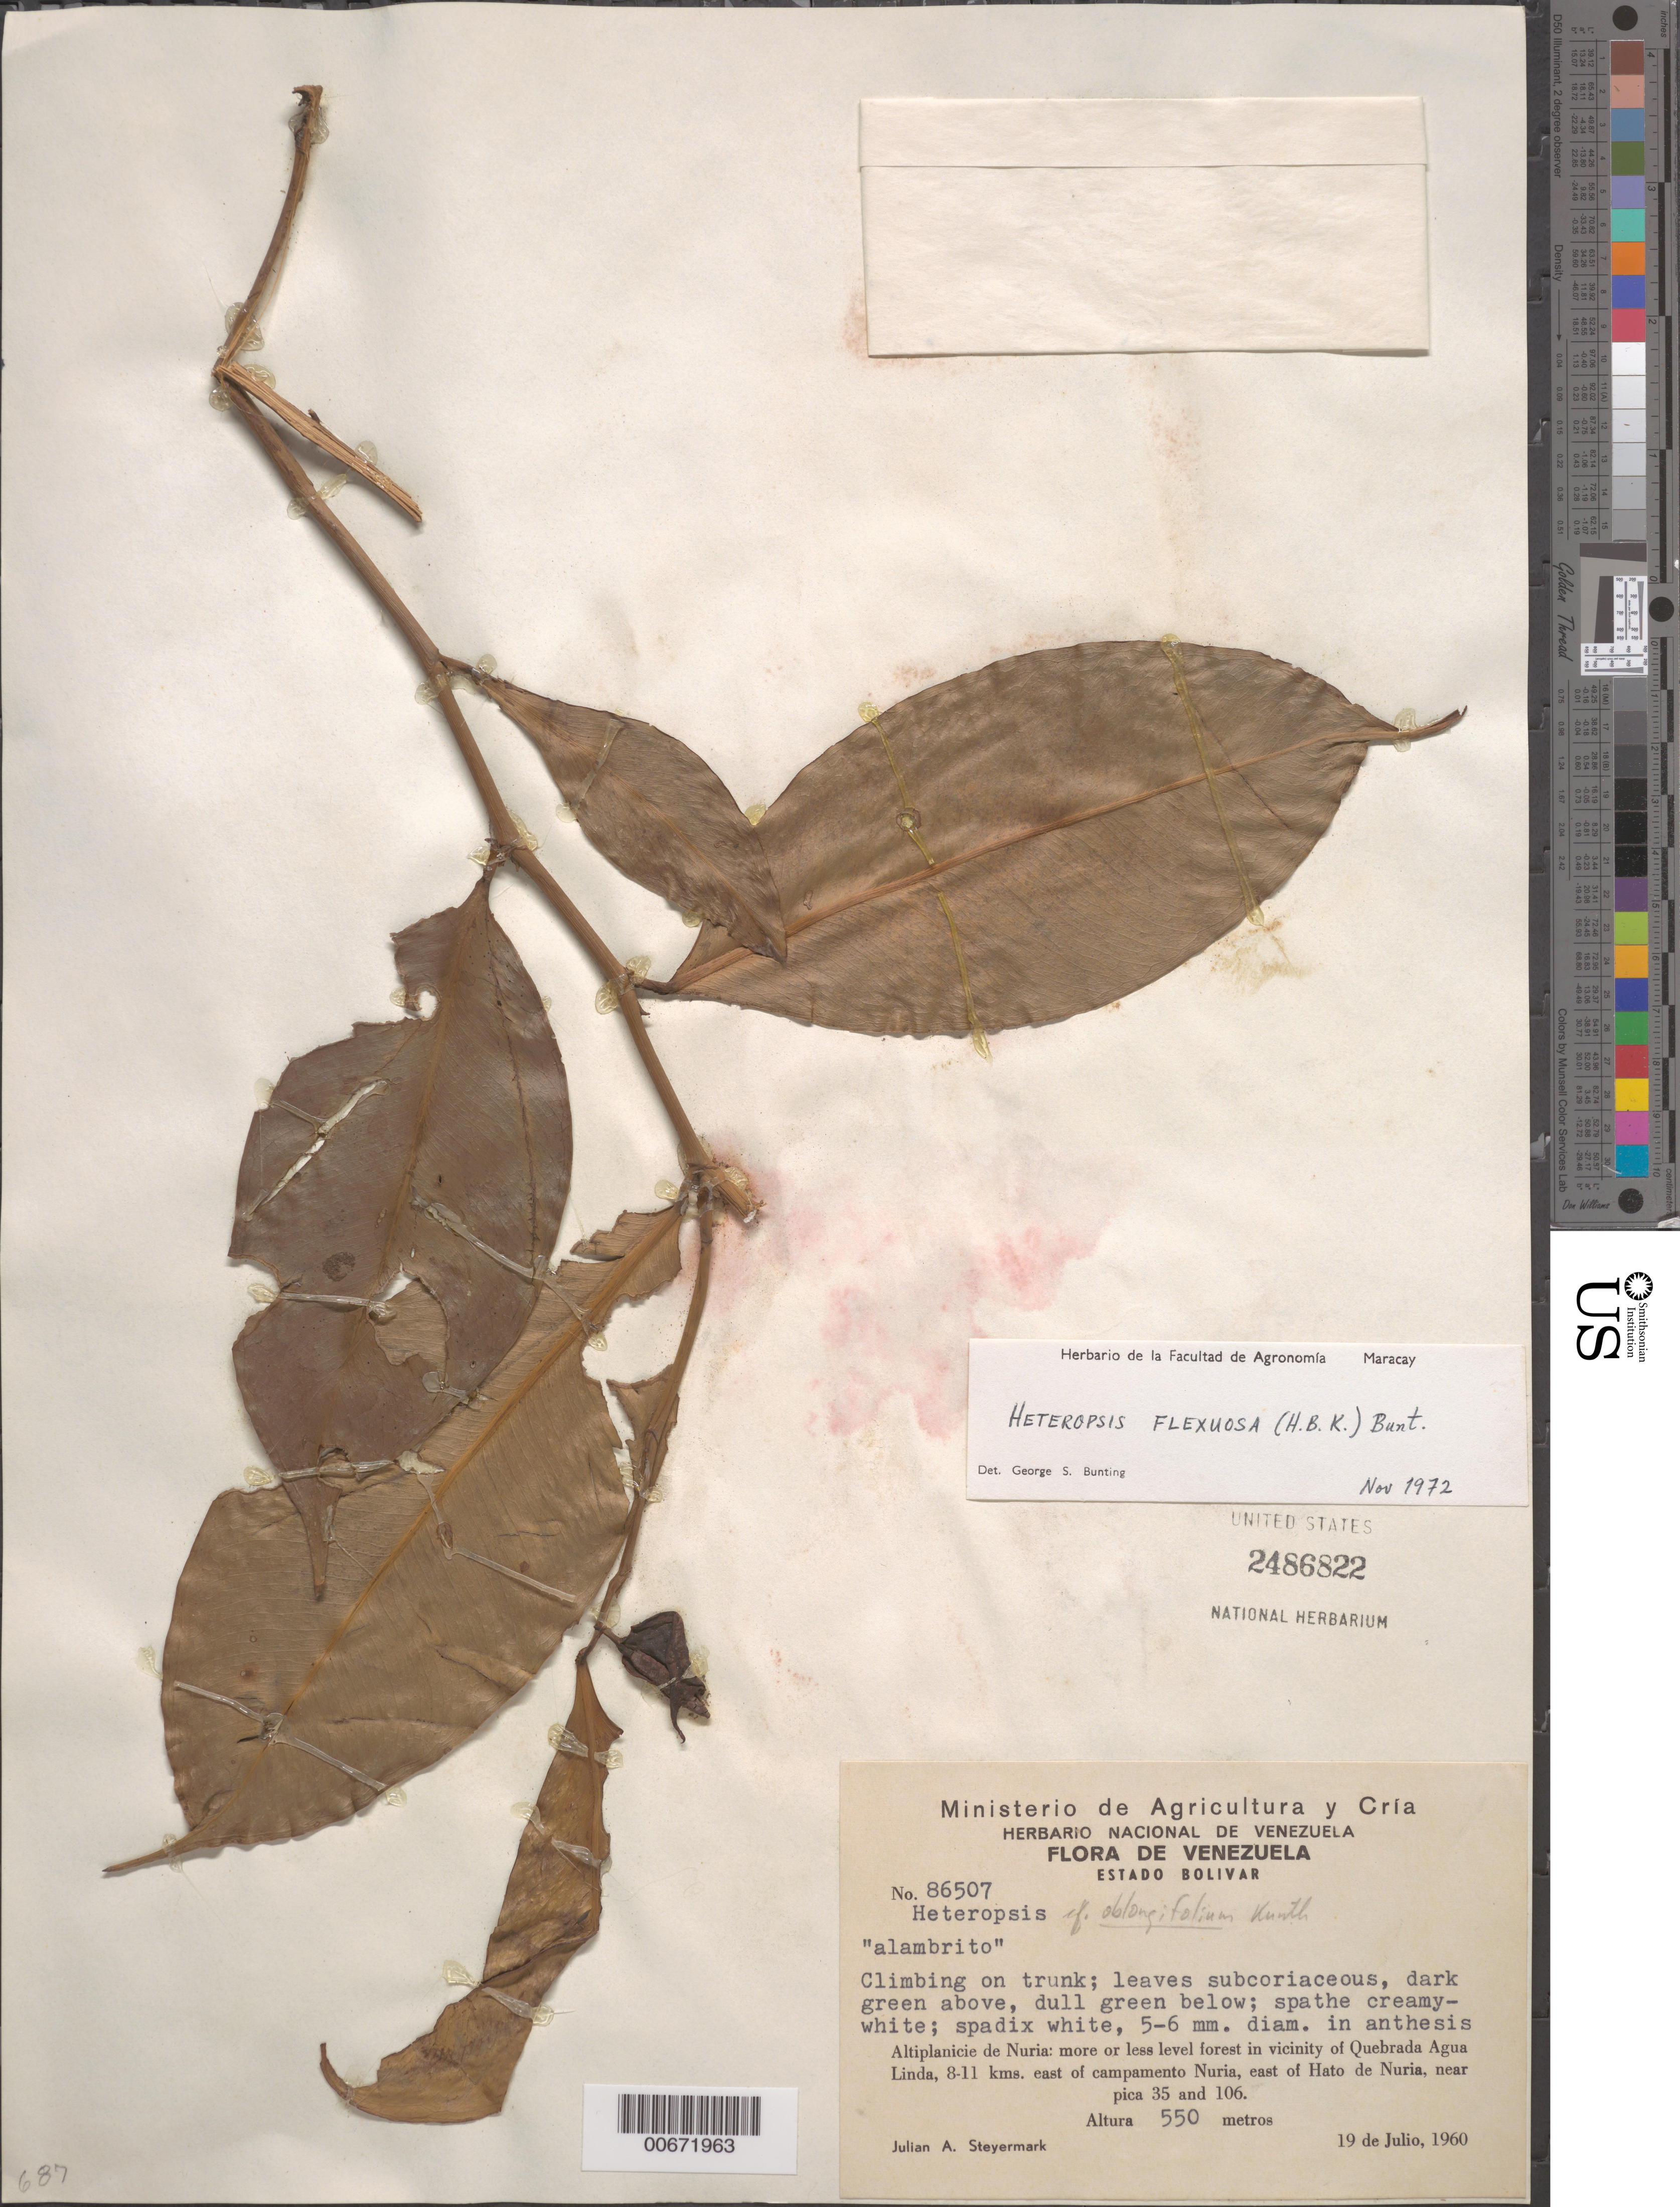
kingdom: Plantae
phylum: Tracheophyta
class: Liliopsida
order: Alismatales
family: Araceae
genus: Heteropsis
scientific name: Heteropsis flexuosa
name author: (Kunth) G.S. Bunting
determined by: Bunting, G. S.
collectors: J. Steyermark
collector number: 86507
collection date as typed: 19-Jul-60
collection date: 1960-07-19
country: Venezuela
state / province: Bolívar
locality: Altiplanicie de Nuria, vicinity of Quebrada Agua Linda, 8-11 km E of camp Nuria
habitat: ± level forest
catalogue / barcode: US 2486822